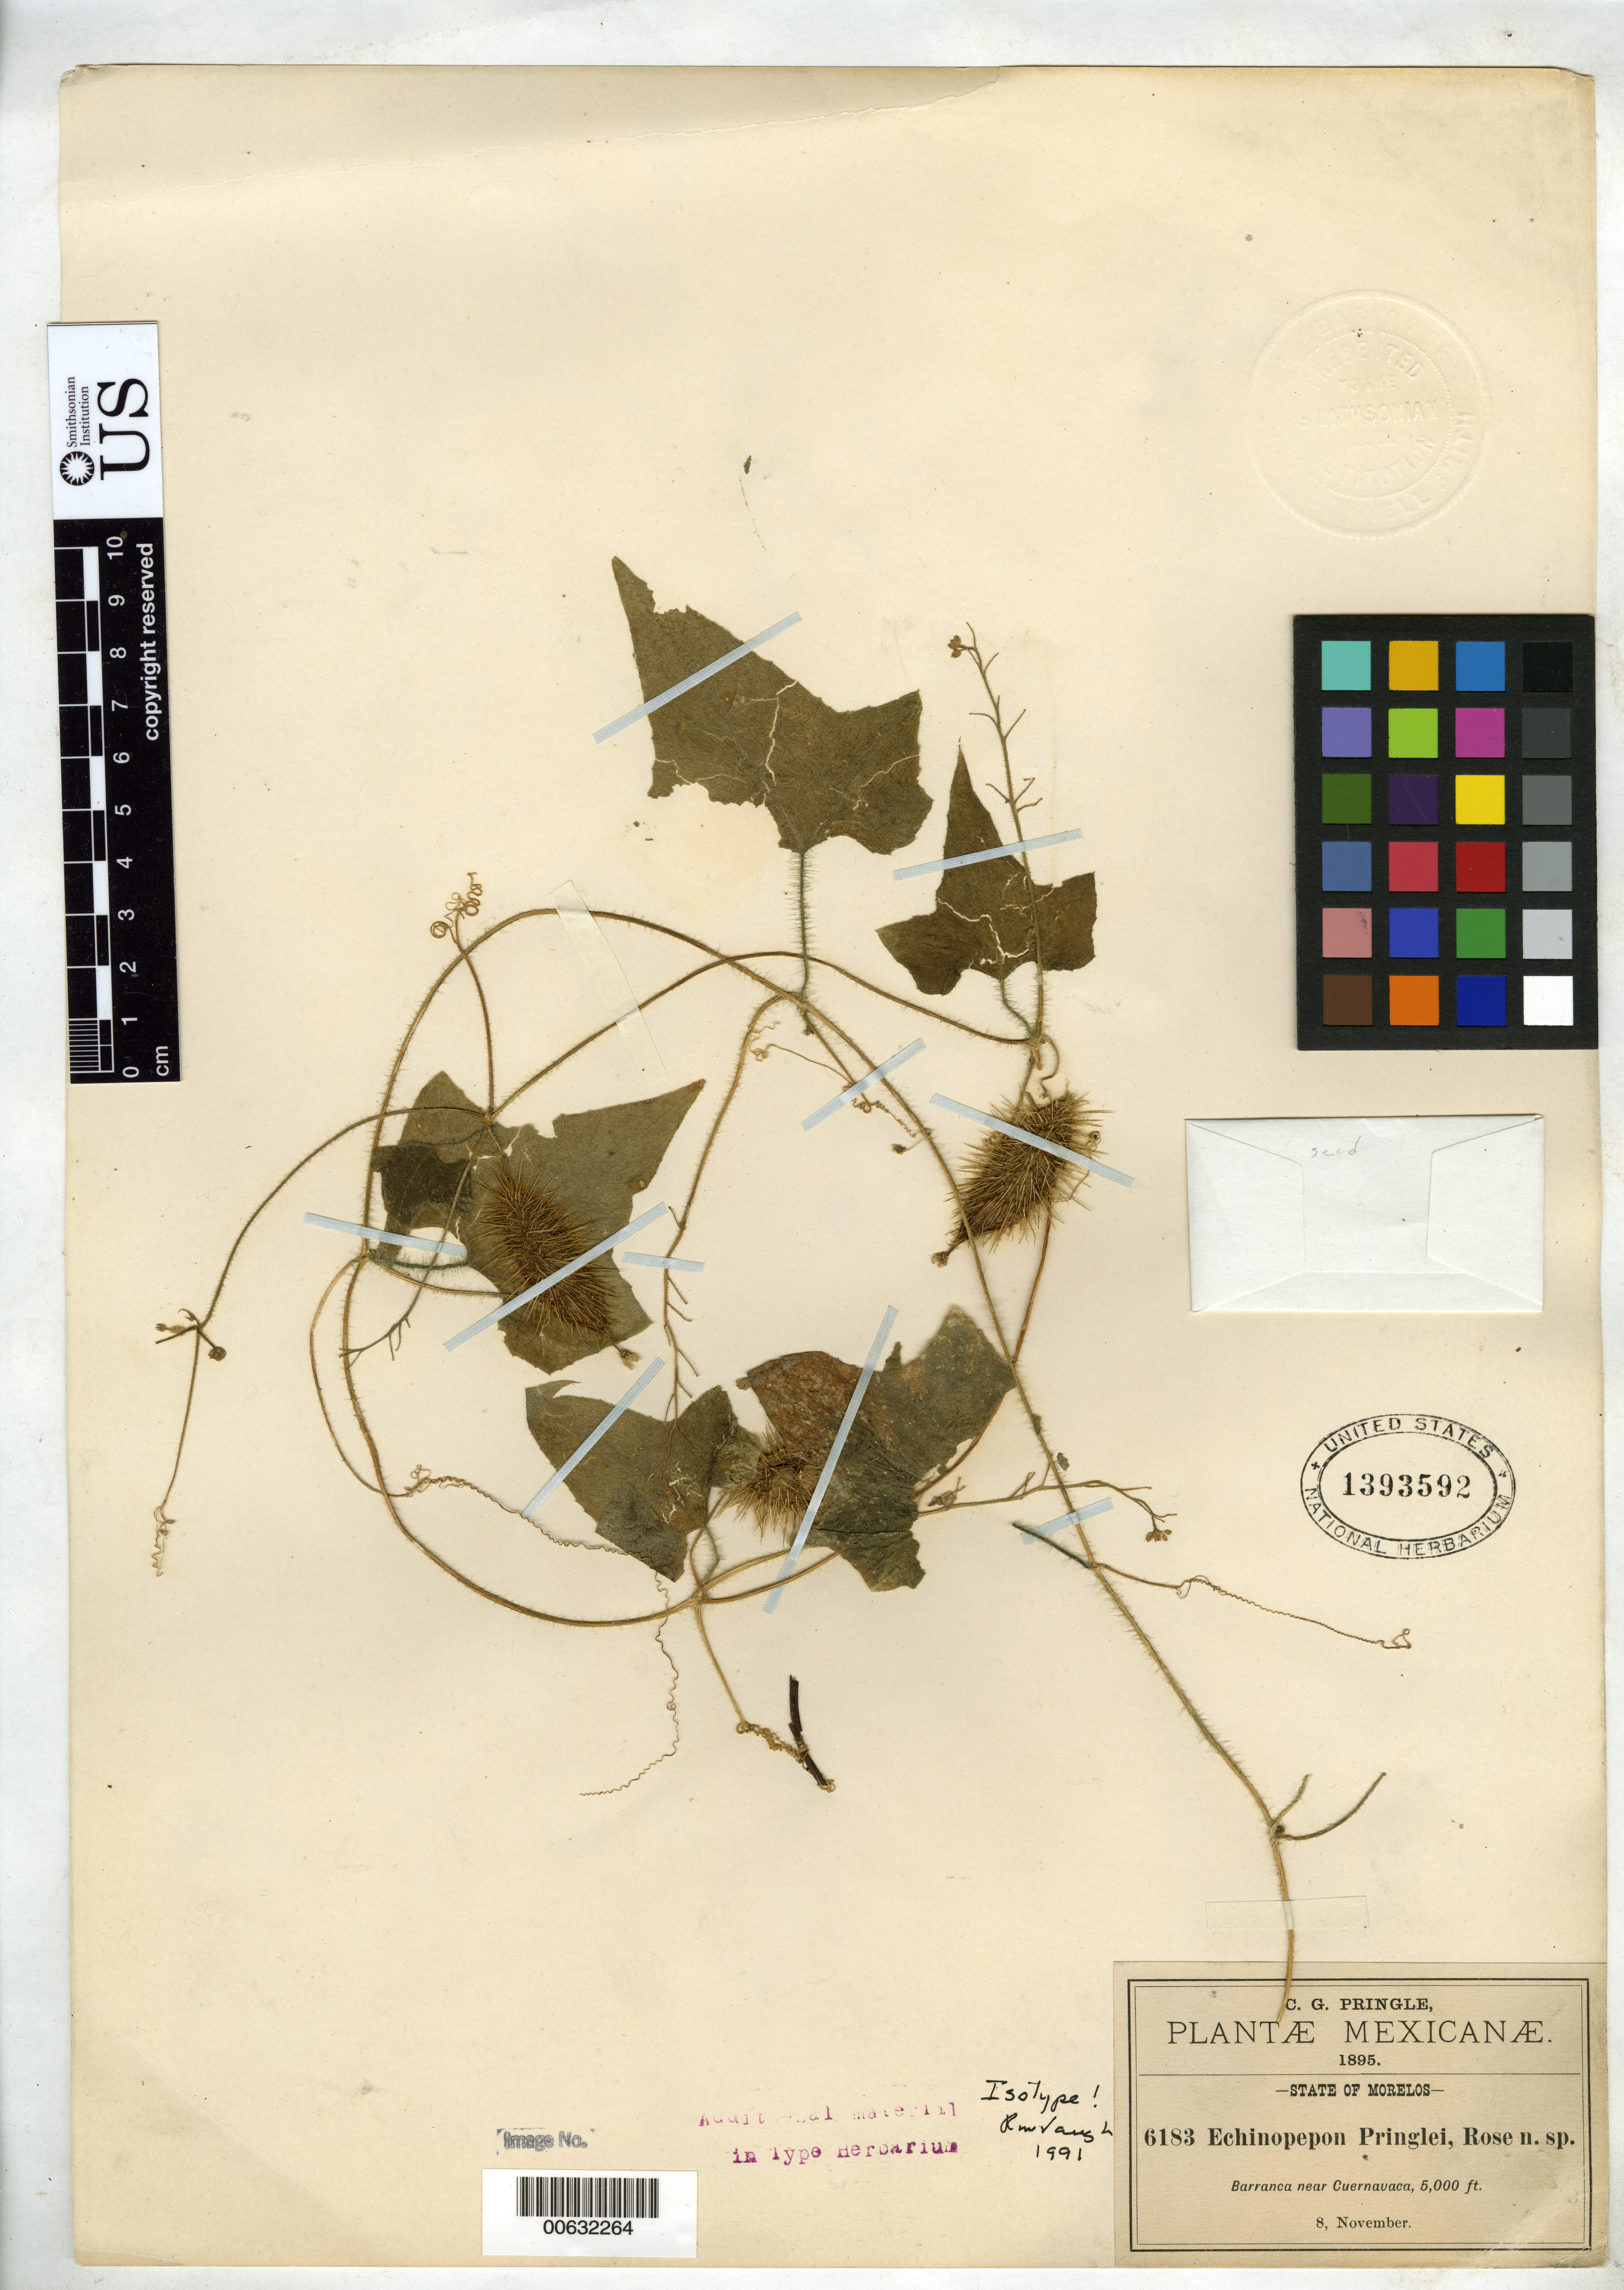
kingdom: Plantae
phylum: Tracheophyta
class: Magnoliopsida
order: Cucurbitales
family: Cucurbitaceae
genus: Echinopepon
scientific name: Echinopepon pringlei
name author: Rose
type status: Isolectotype; Type Collection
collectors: C. G. Pringle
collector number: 6183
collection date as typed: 08 Nov 1895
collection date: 1895-11-08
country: Mexico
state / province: Morelos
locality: Barranca near Cuernavaca.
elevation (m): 1524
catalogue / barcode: US 1393592